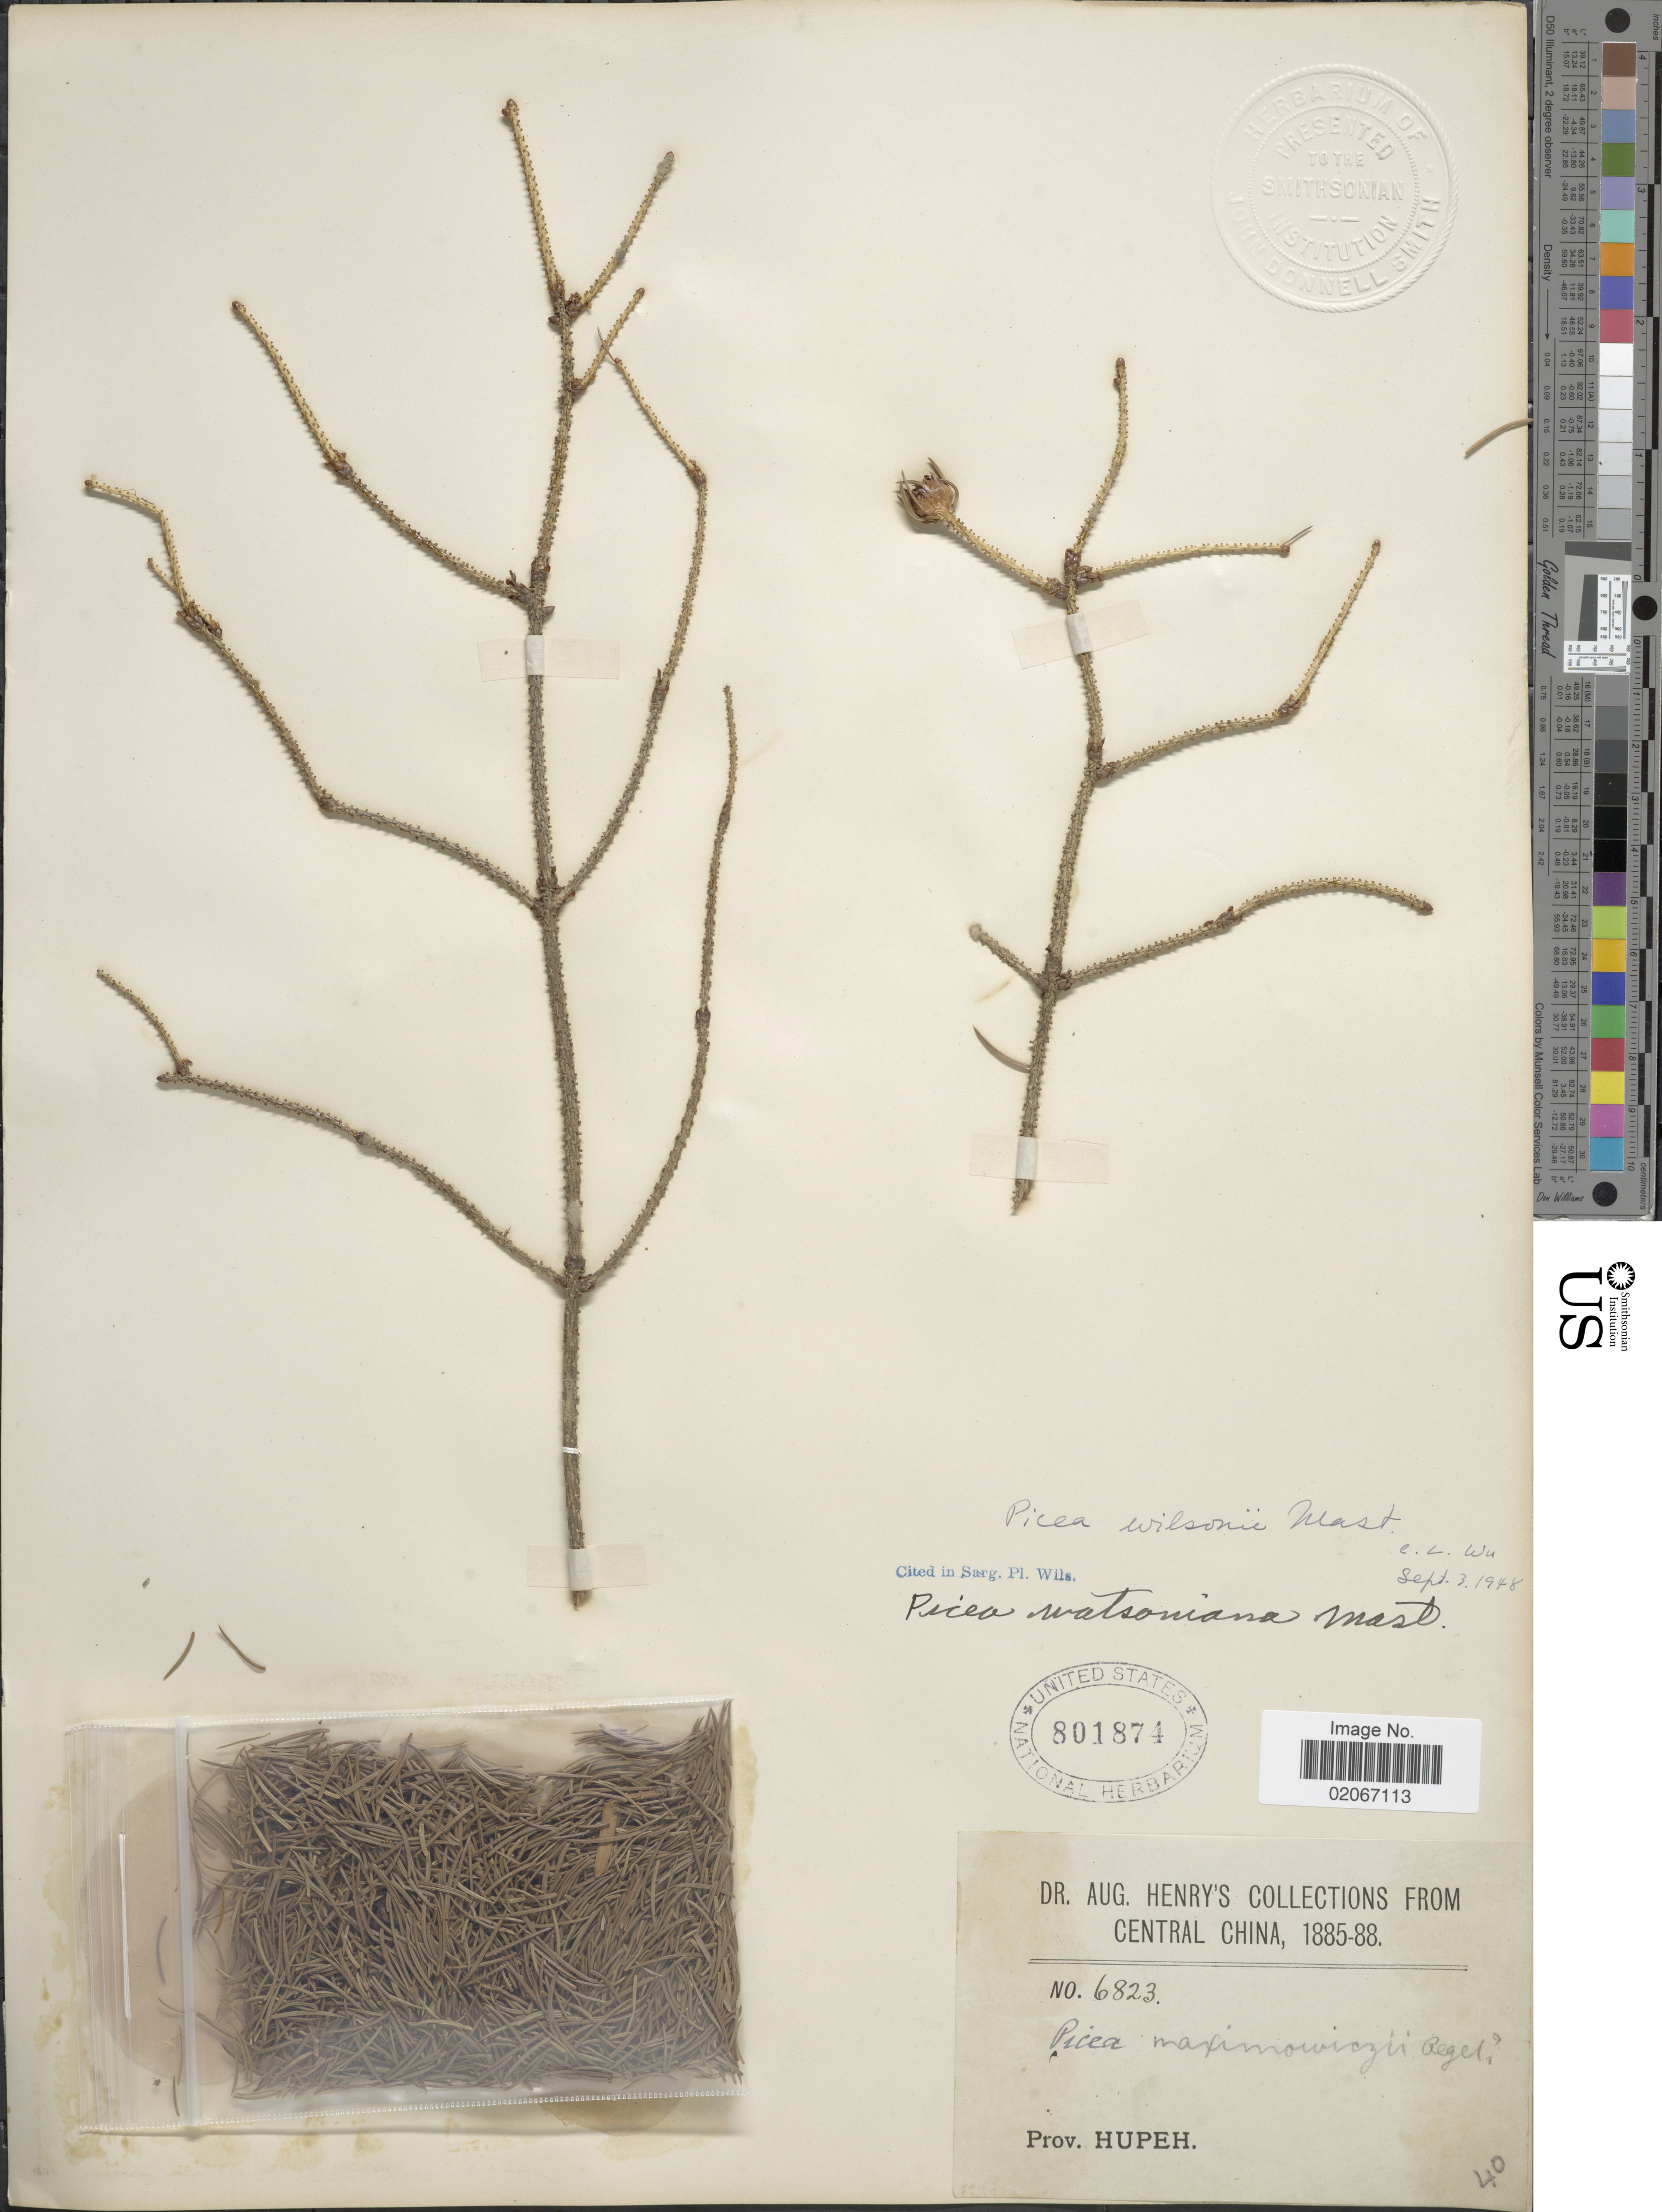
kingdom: Plantae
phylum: Tracheophyta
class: Pinopsida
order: Pinales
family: Pinaceae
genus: Picea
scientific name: Picea wilsonii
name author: Mast.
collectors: A. Henry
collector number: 6823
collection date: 1885/1888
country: China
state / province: Hubei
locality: Prov. Hupeh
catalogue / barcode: US 801874